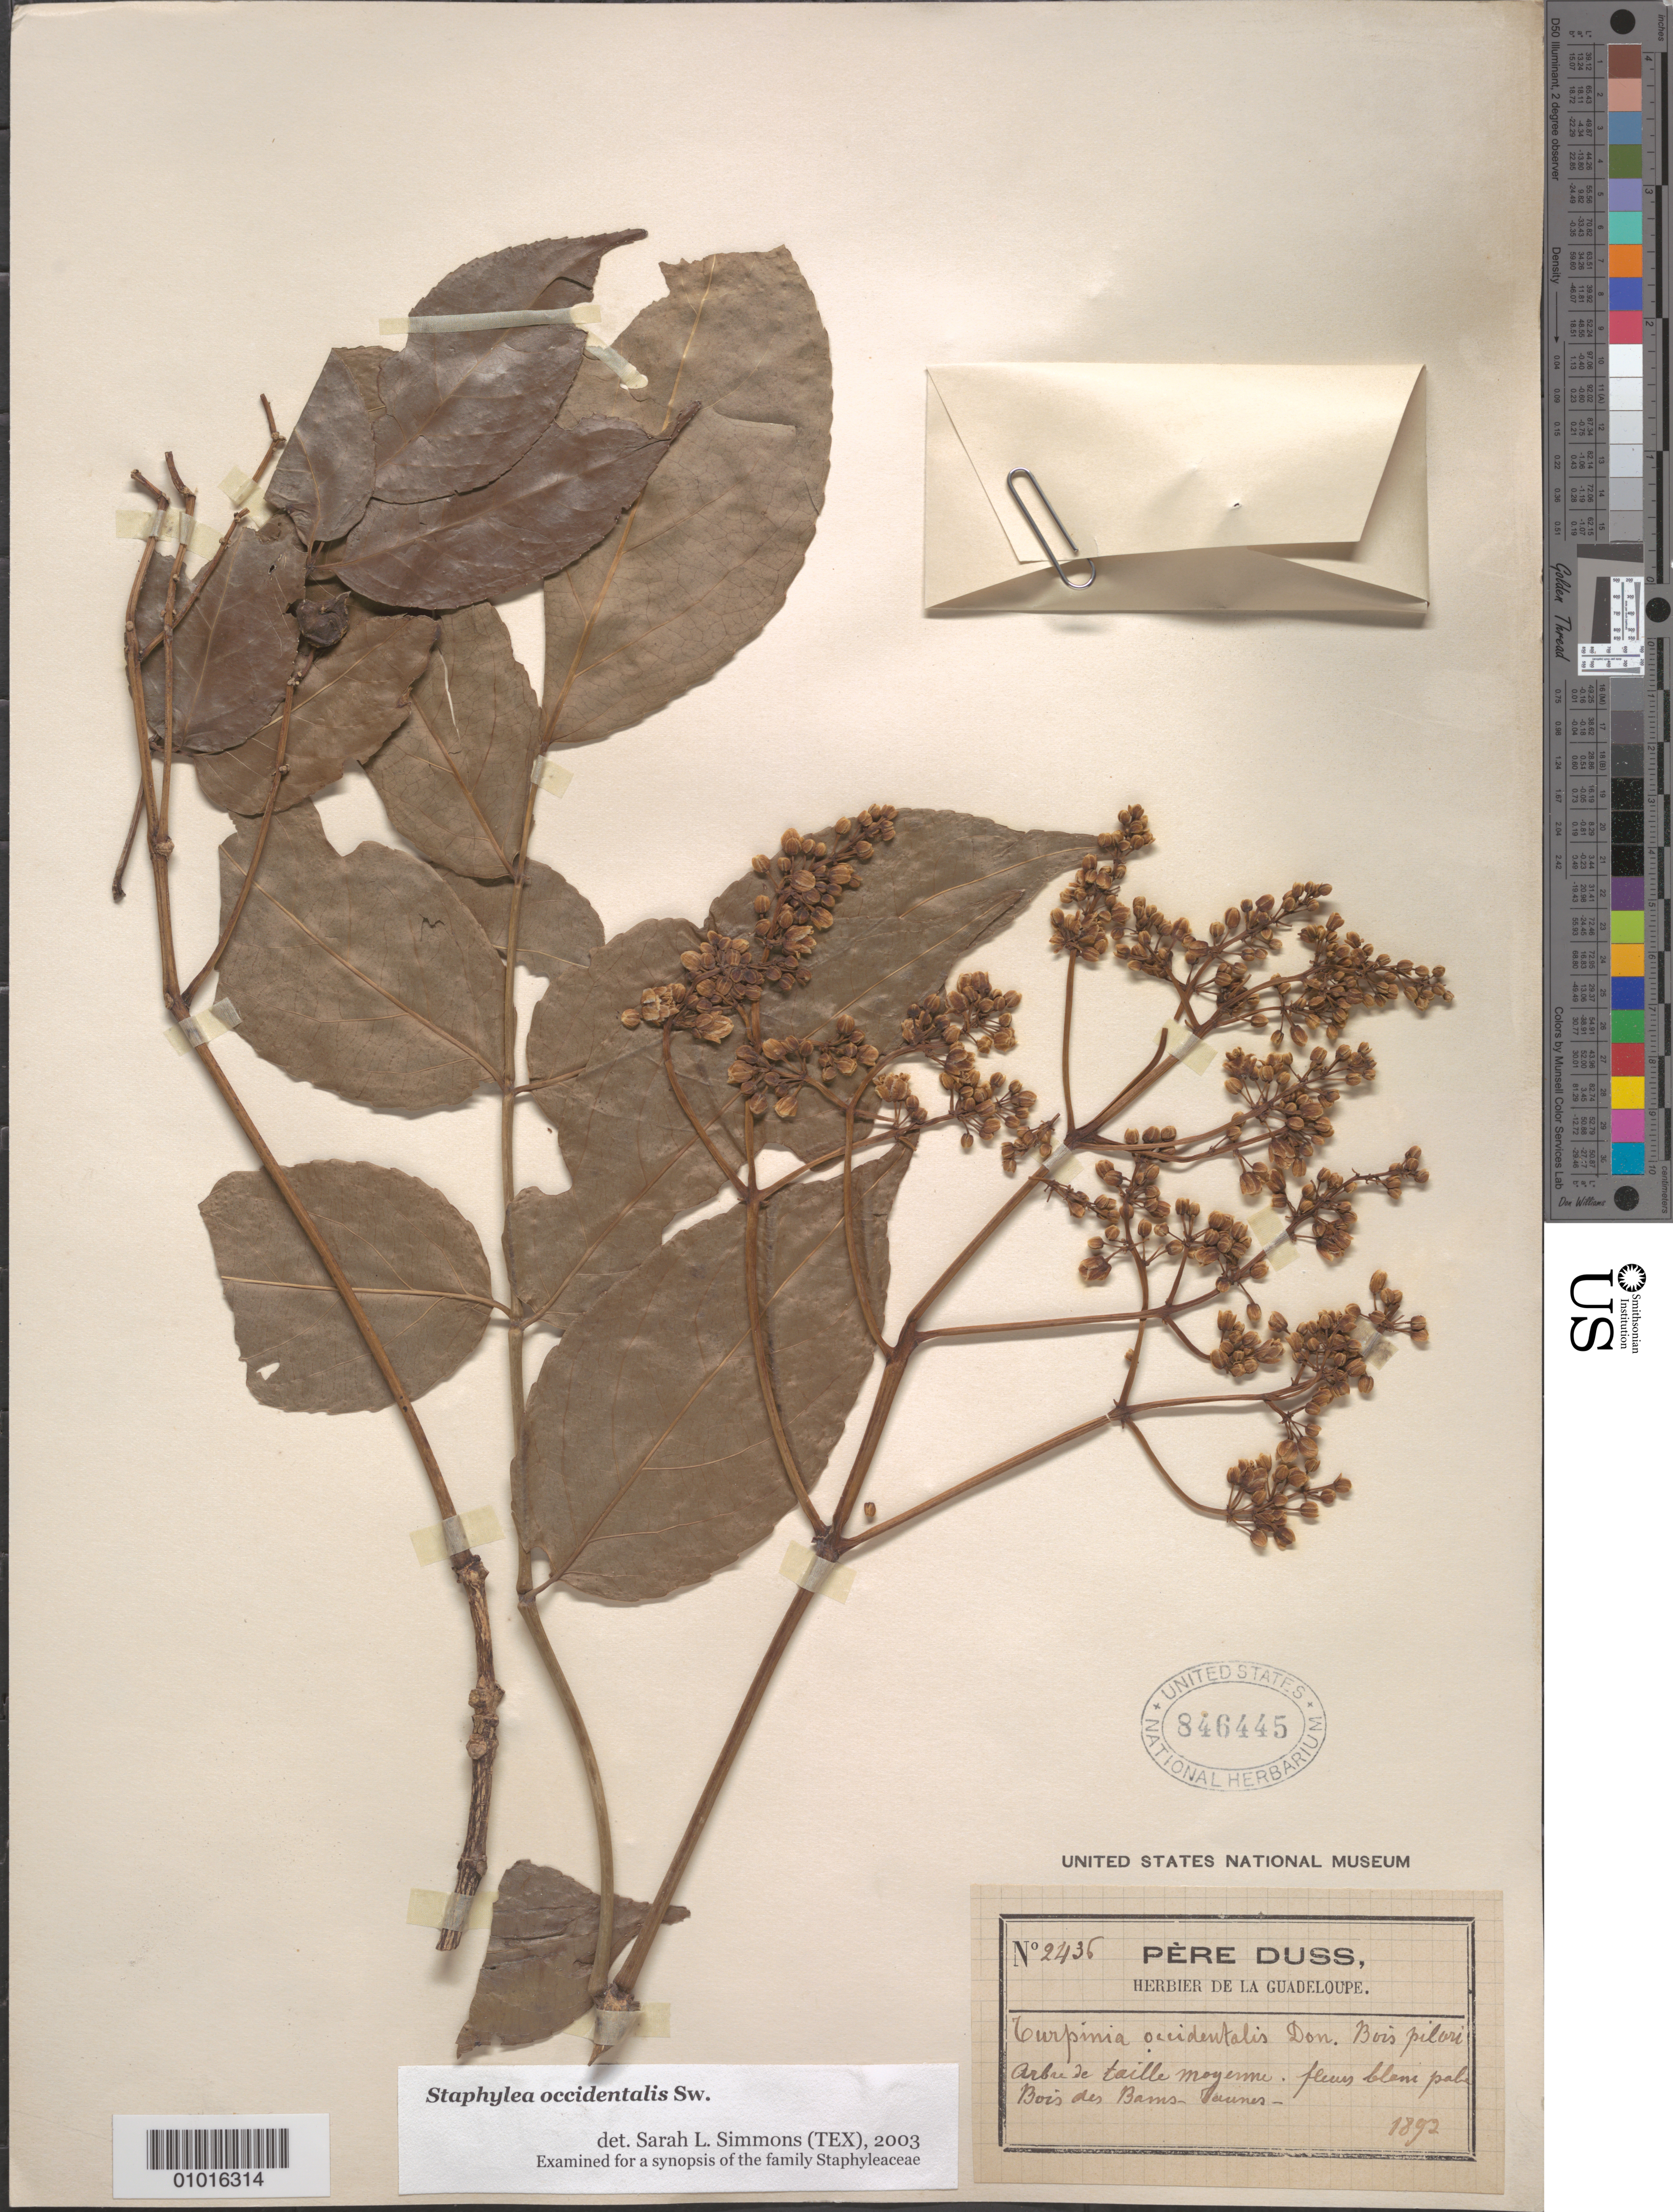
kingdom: Plantae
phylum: Tracheophyta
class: Magnoliopsida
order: Crossosomatales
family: Staphyleaceae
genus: Staphylea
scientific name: Staphylea occidentalis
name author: Sw.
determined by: Simmons, S. L.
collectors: Père Duss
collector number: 2436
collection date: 1892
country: Guadeloupe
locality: Bois des Barns Jaunes [?]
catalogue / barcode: US 846445